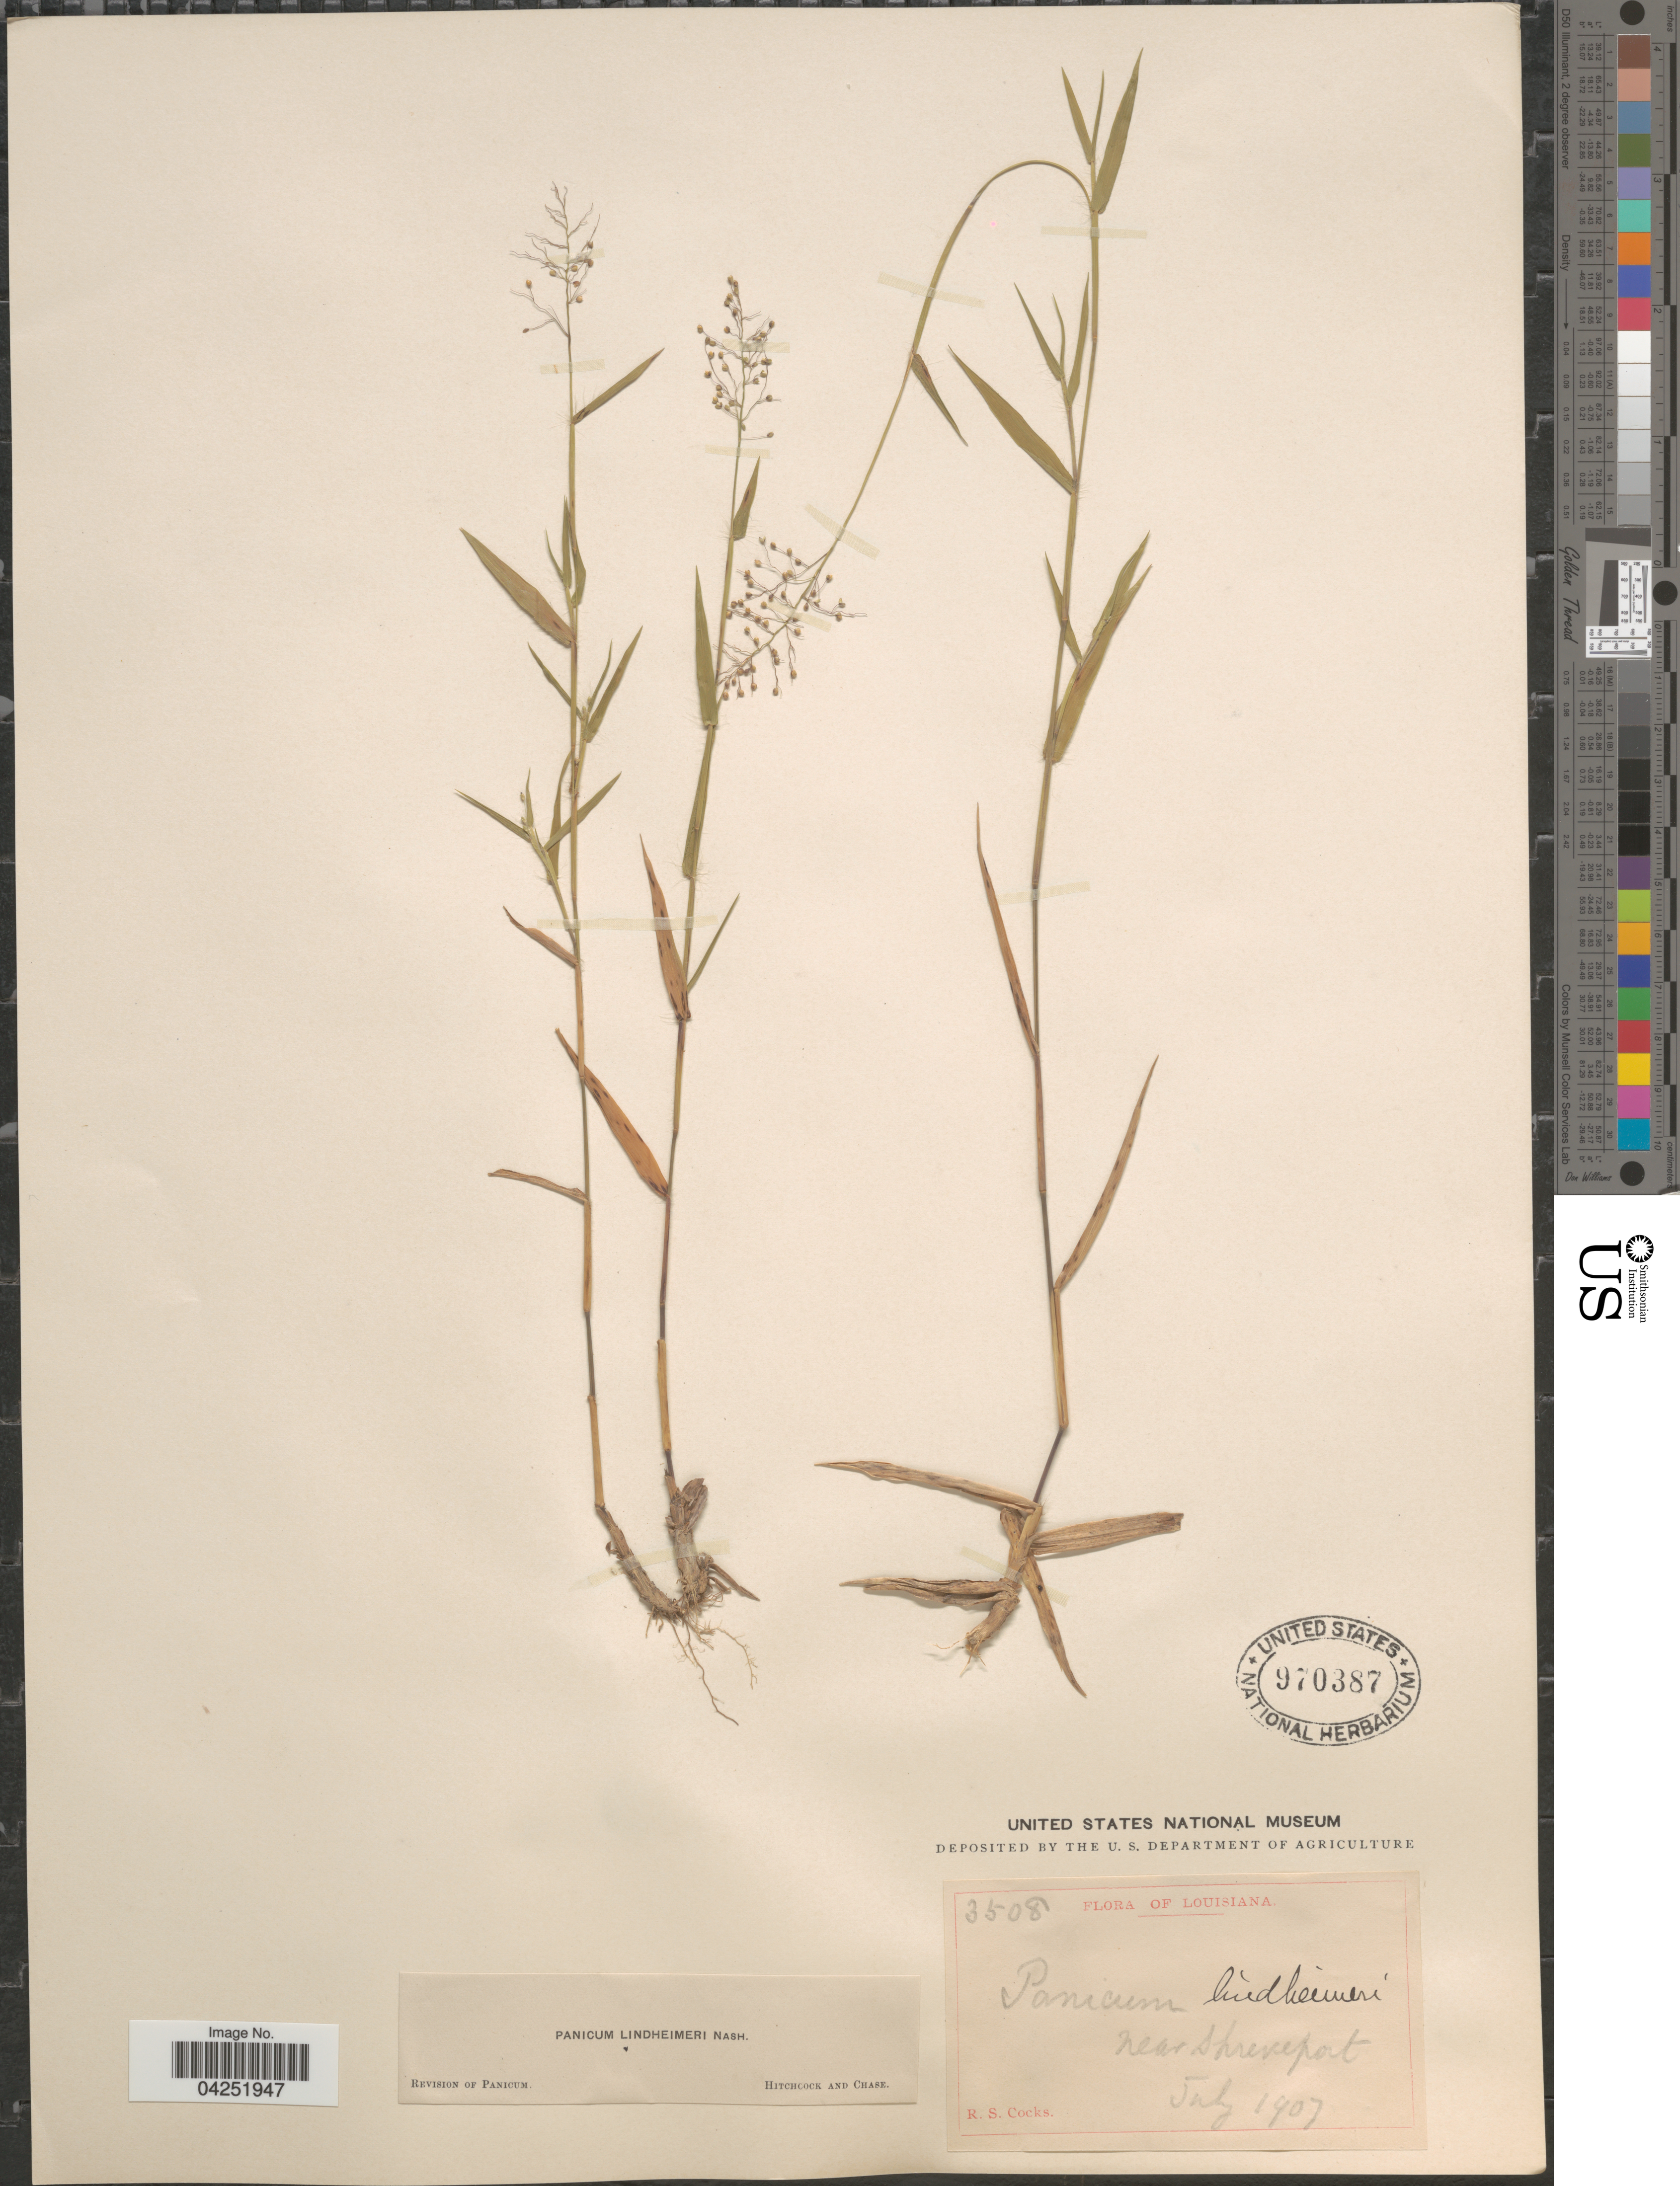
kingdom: Plantae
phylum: Tracheophyta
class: Liliopsida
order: Poales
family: Poaceae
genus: Dichanthelium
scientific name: Dichanthelium acuminatum var. lindheimeri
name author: (Nash) Gould & C.A. Clark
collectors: R. Cocks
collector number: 3508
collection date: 1907-07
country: United States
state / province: Louisiana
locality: Near Shreveport.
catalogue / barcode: US 970387